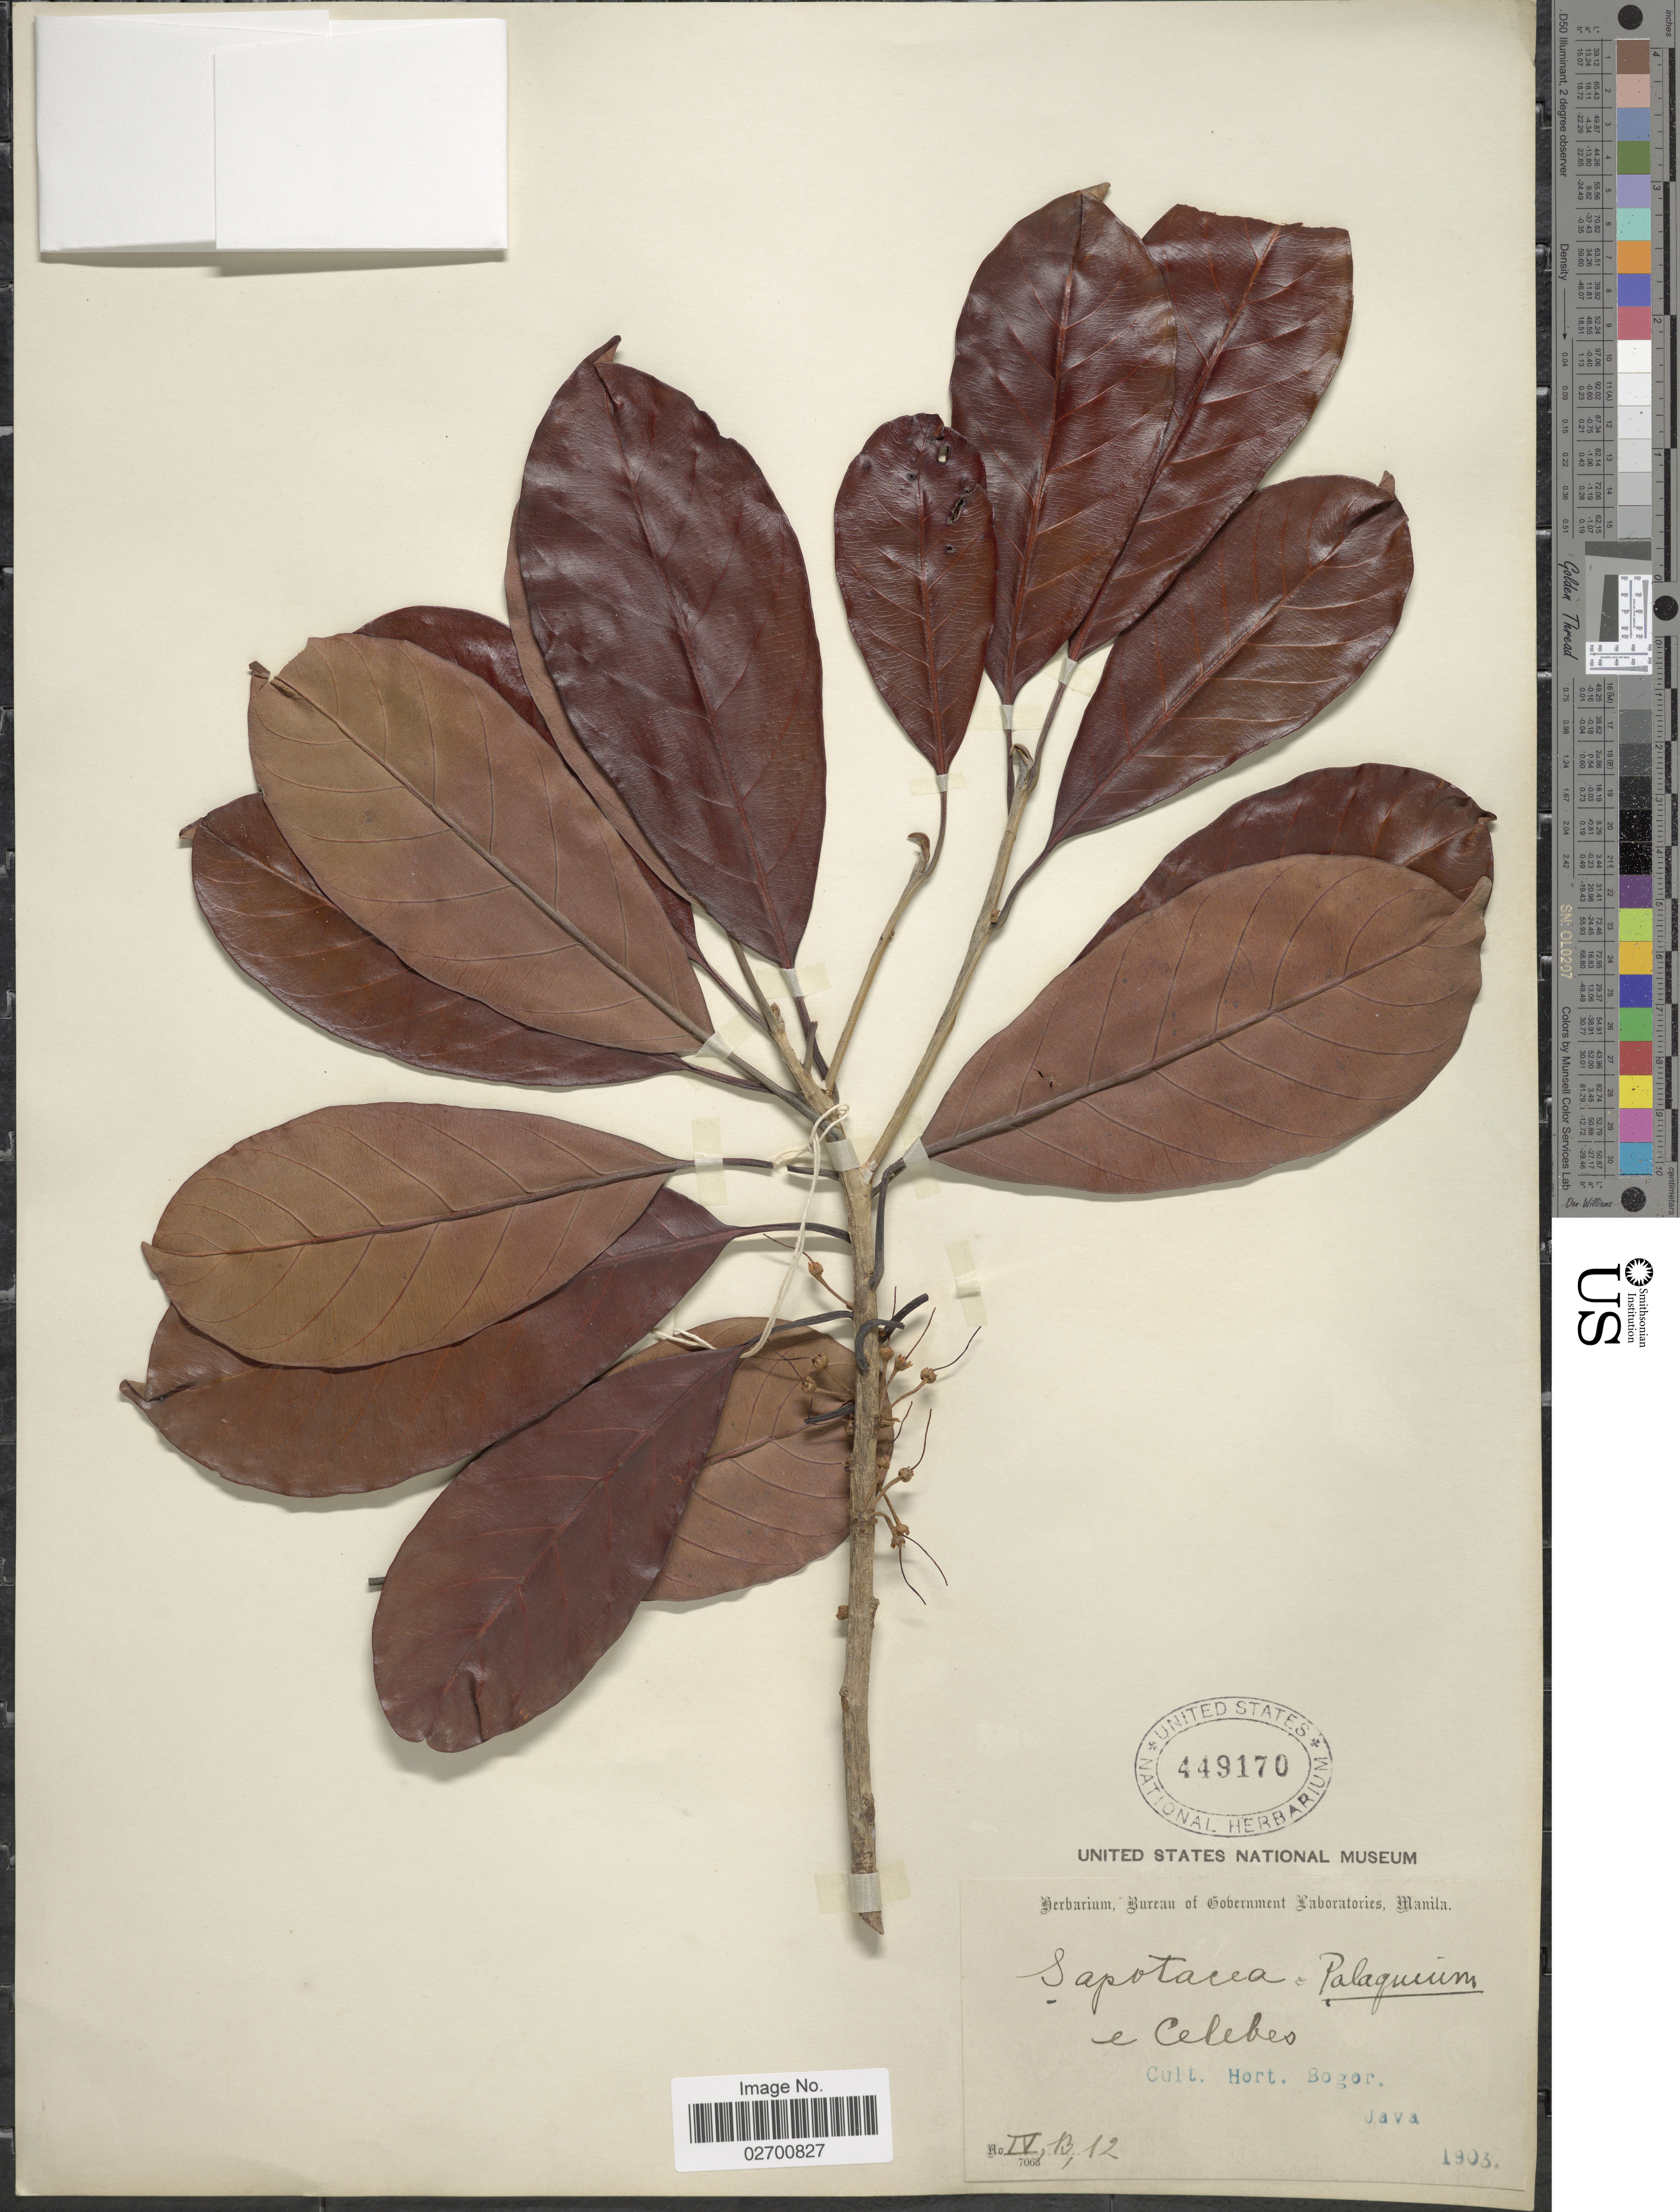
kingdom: Plantae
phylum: Tracheophyta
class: Magnoliopsida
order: Ericales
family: Sapotaceae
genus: Palaquium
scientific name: Palaquium sp.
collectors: Ex herb. Bureau of Government Laboratories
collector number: IV, B, 12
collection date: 1903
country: Indonesia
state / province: Java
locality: Cult. Hort. Bogor. e Celebes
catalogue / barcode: US 449170